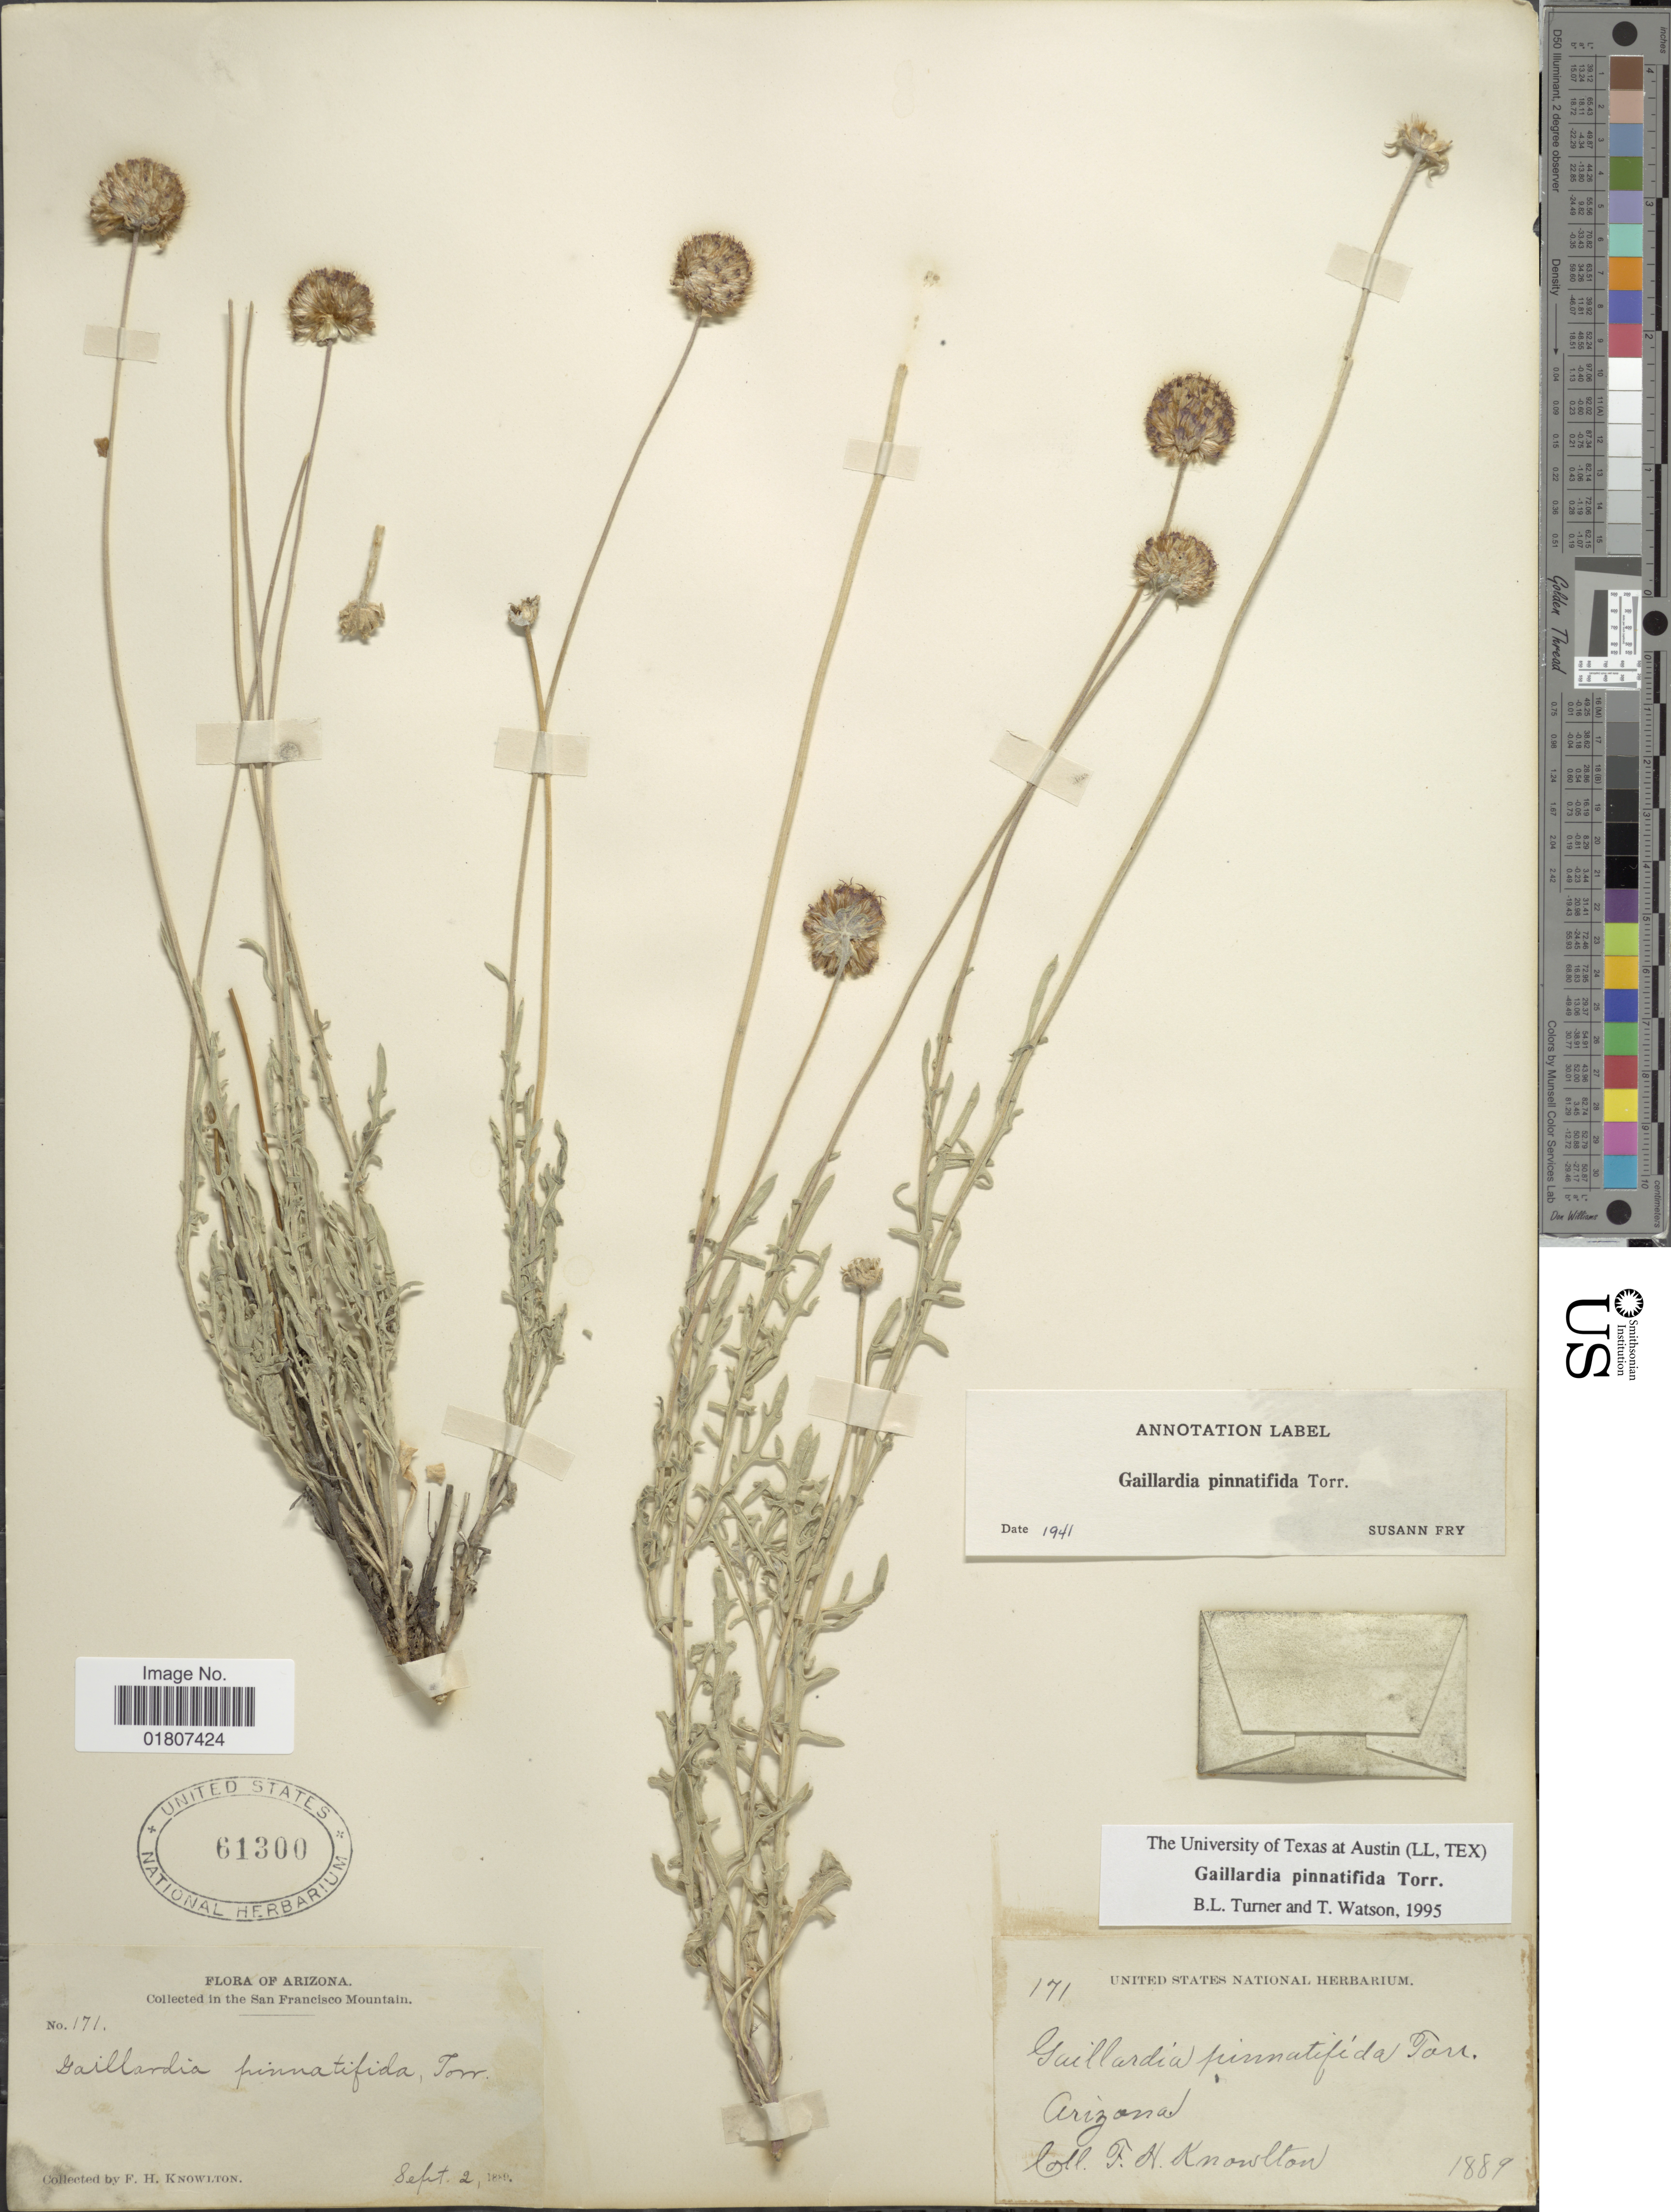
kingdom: Plantae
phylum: Tracheophyta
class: Magnoliopsida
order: Asterales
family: Asteraceae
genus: Gaillardia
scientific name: Gaillardia pinnatifida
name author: Torr.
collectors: F. H. Knowlton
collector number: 171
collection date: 1889-09-02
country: United States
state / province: Arizona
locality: San Francisco Mountain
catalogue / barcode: US 61300